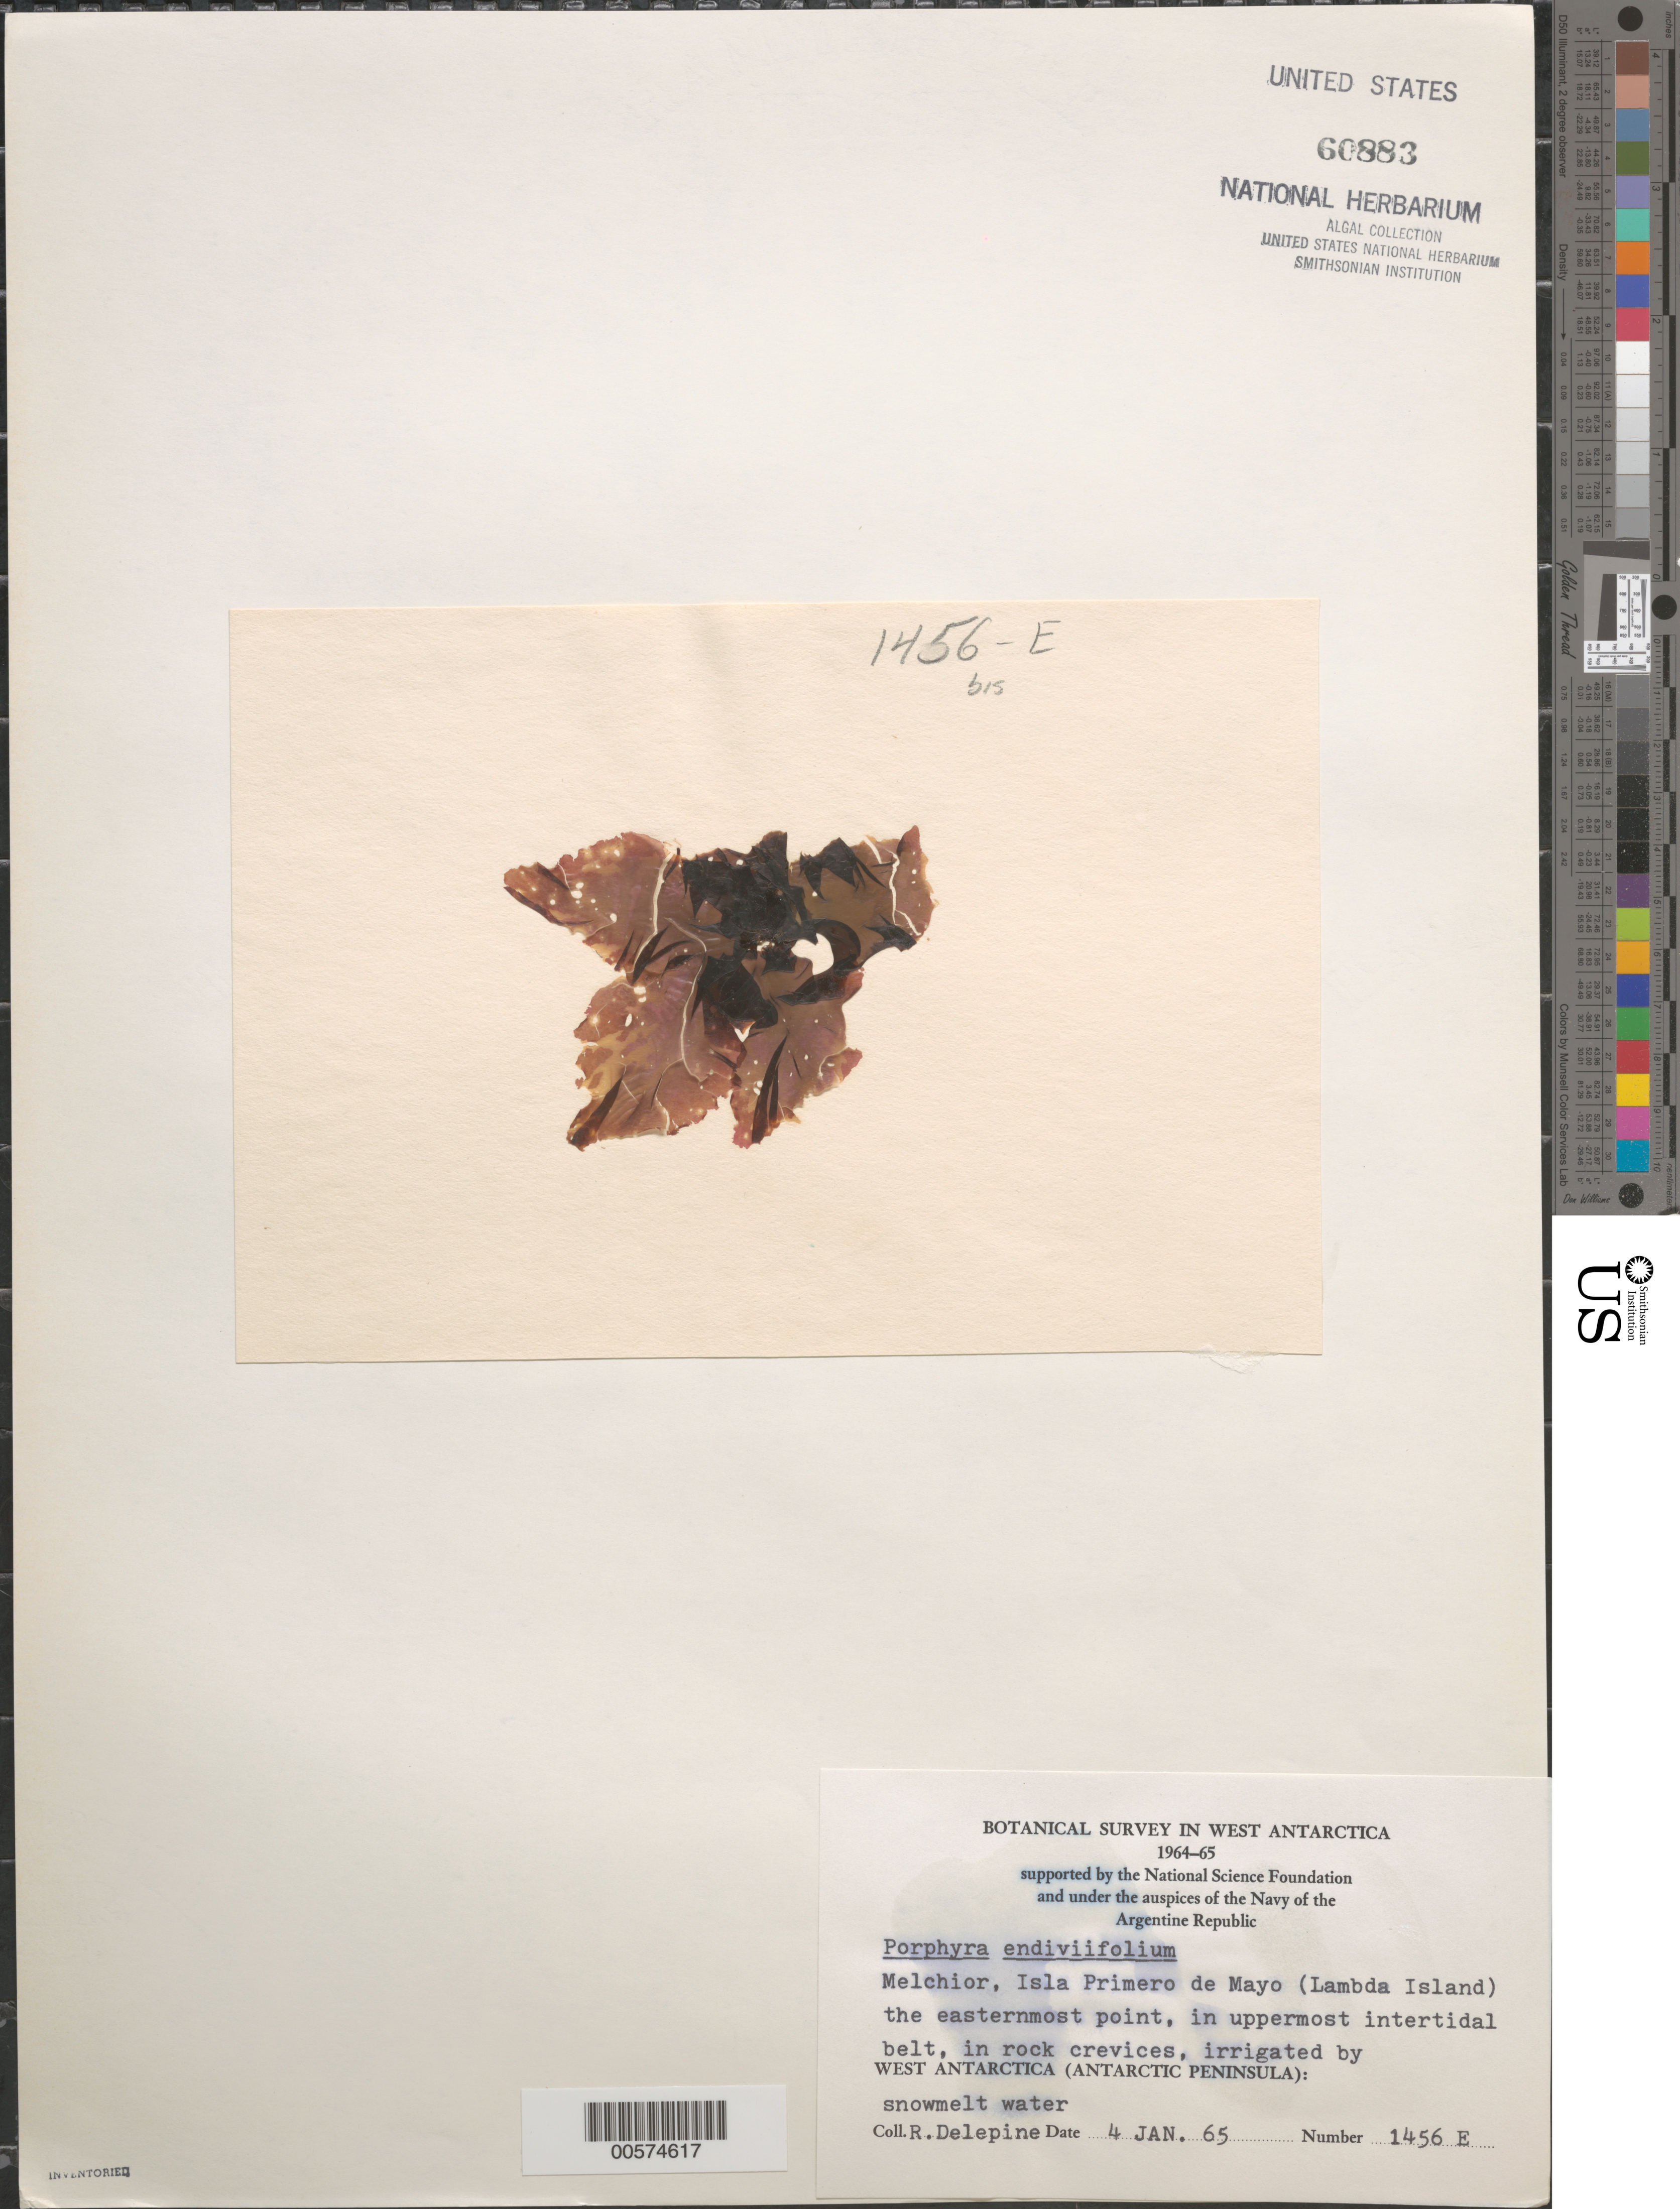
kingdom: Plantae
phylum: Rhodophyta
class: Bangiophyceae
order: Bangiales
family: Bangiaceae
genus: Pyropia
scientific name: Pyropia endiviifolia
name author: (A. Gepp & E. Gepp) H. G. Choi & M.S. Hwang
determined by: Algae name updating Project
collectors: R. Delépine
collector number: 1456e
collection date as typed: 04 Jan 1965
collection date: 1965-01-04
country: Antarctica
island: Lambda Island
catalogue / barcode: US 60883